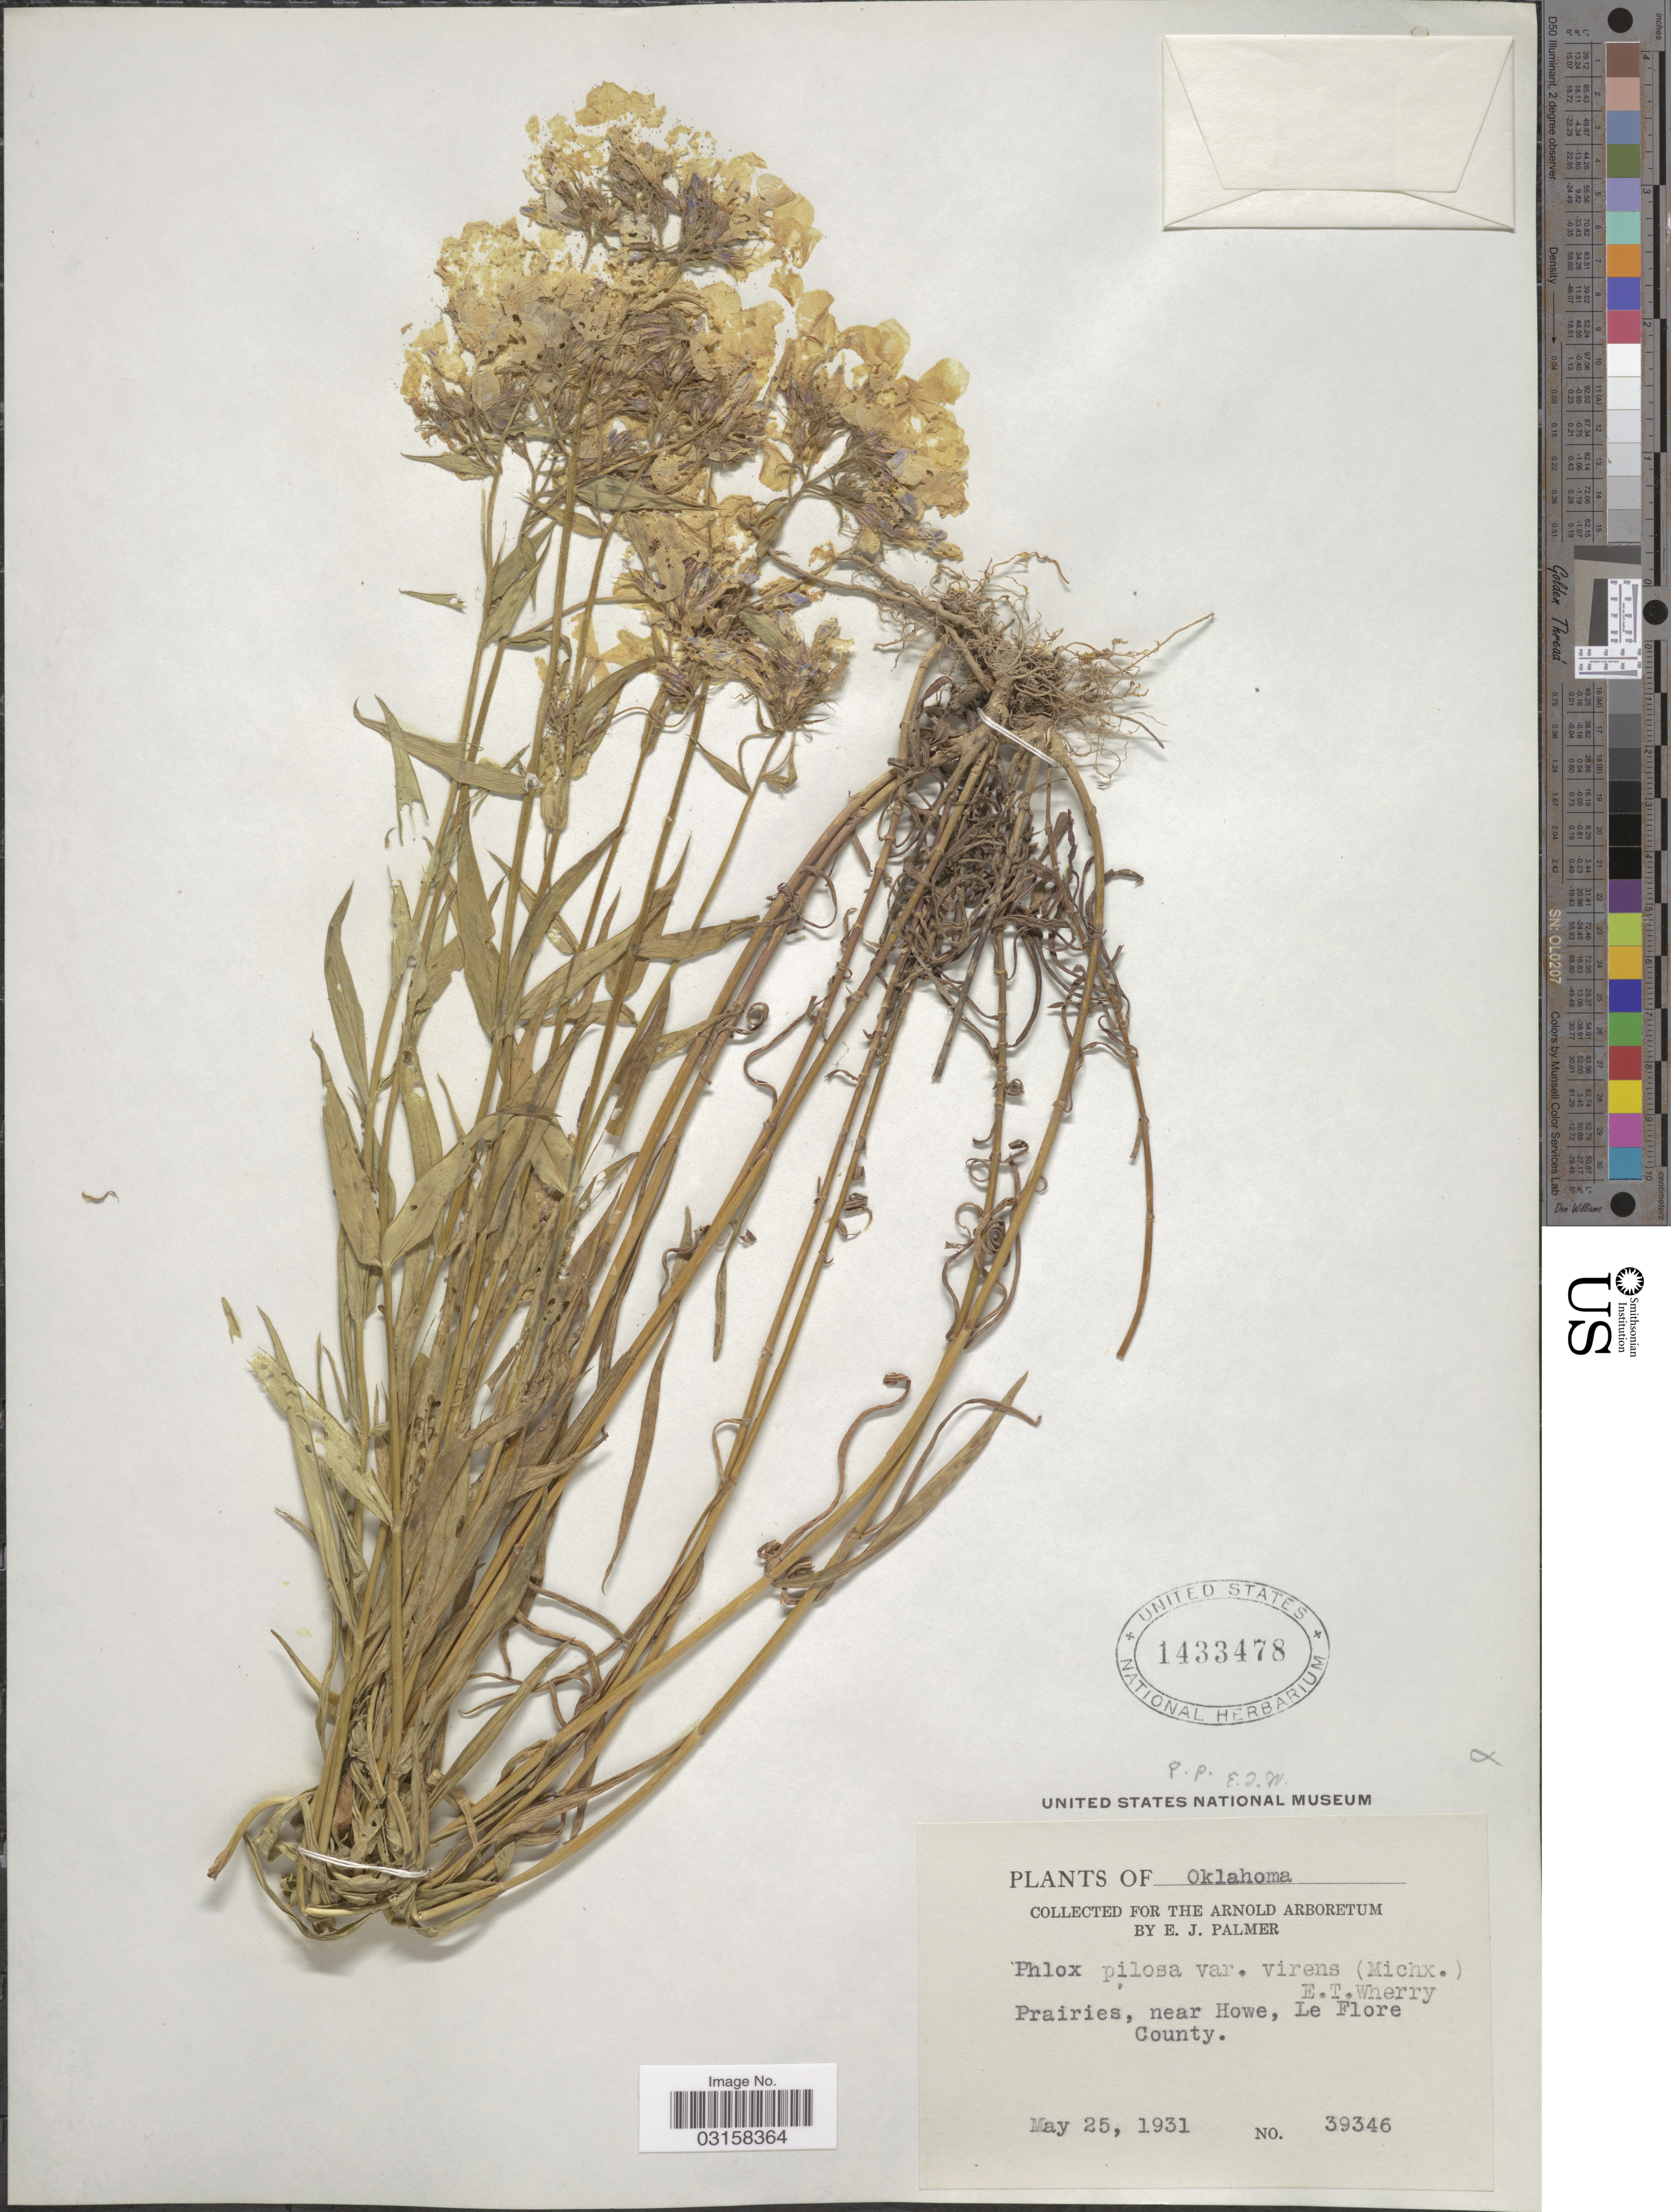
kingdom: Plantae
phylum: Tracheophyta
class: Magnoliopsida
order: Ericales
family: Polemoniaceae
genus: Phlox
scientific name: Phlox pilosa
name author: L.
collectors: E. J. Palmer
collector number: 39346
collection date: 1931-05-25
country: United States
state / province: Oklahoma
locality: Near Howe, Le Flore County.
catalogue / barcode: US 1433478